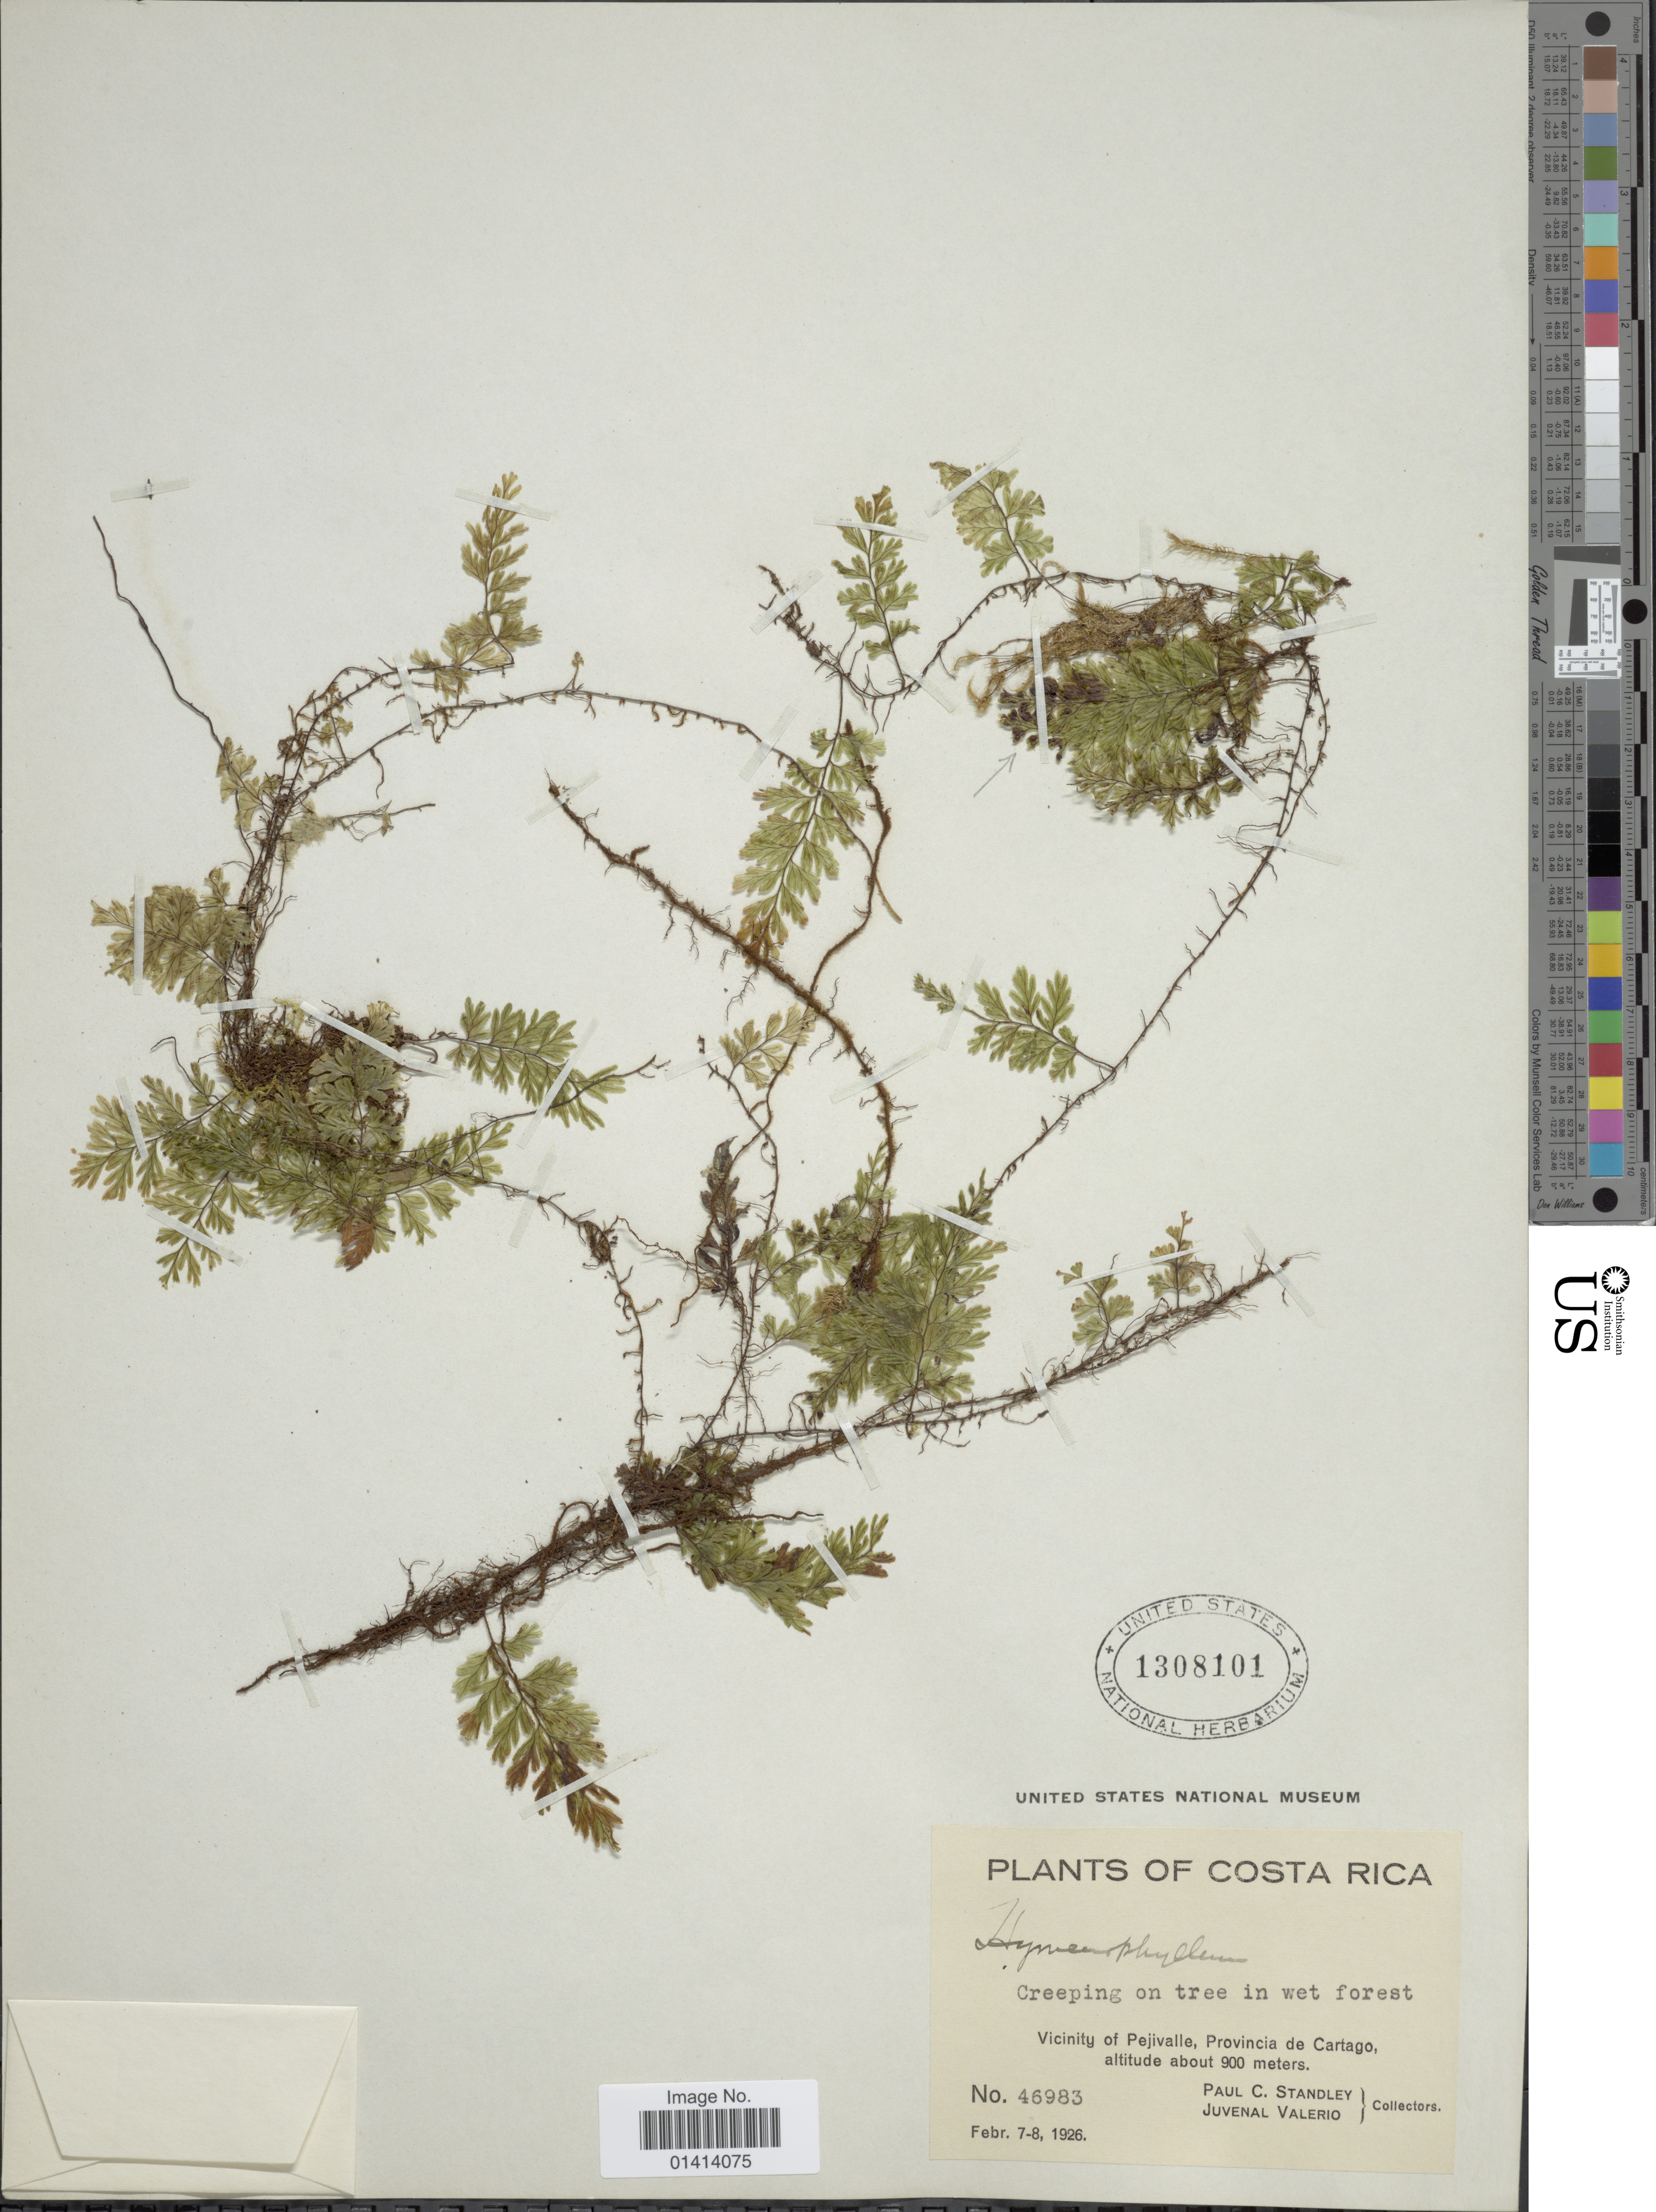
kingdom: Plantae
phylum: Tracheophyta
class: Polypodiopsida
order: Hymenophyllales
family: Hymenophyllaceae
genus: Hymenophyllum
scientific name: Hymenophyllum fucoides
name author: (Sw.) Sw.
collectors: P. C. Standley & J. Valerio R.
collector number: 46983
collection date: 1926-02-07/1926-02-08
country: Costa Rica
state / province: Cartago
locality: Vicinity of Pejivalle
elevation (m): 900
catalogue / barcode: US 1308101